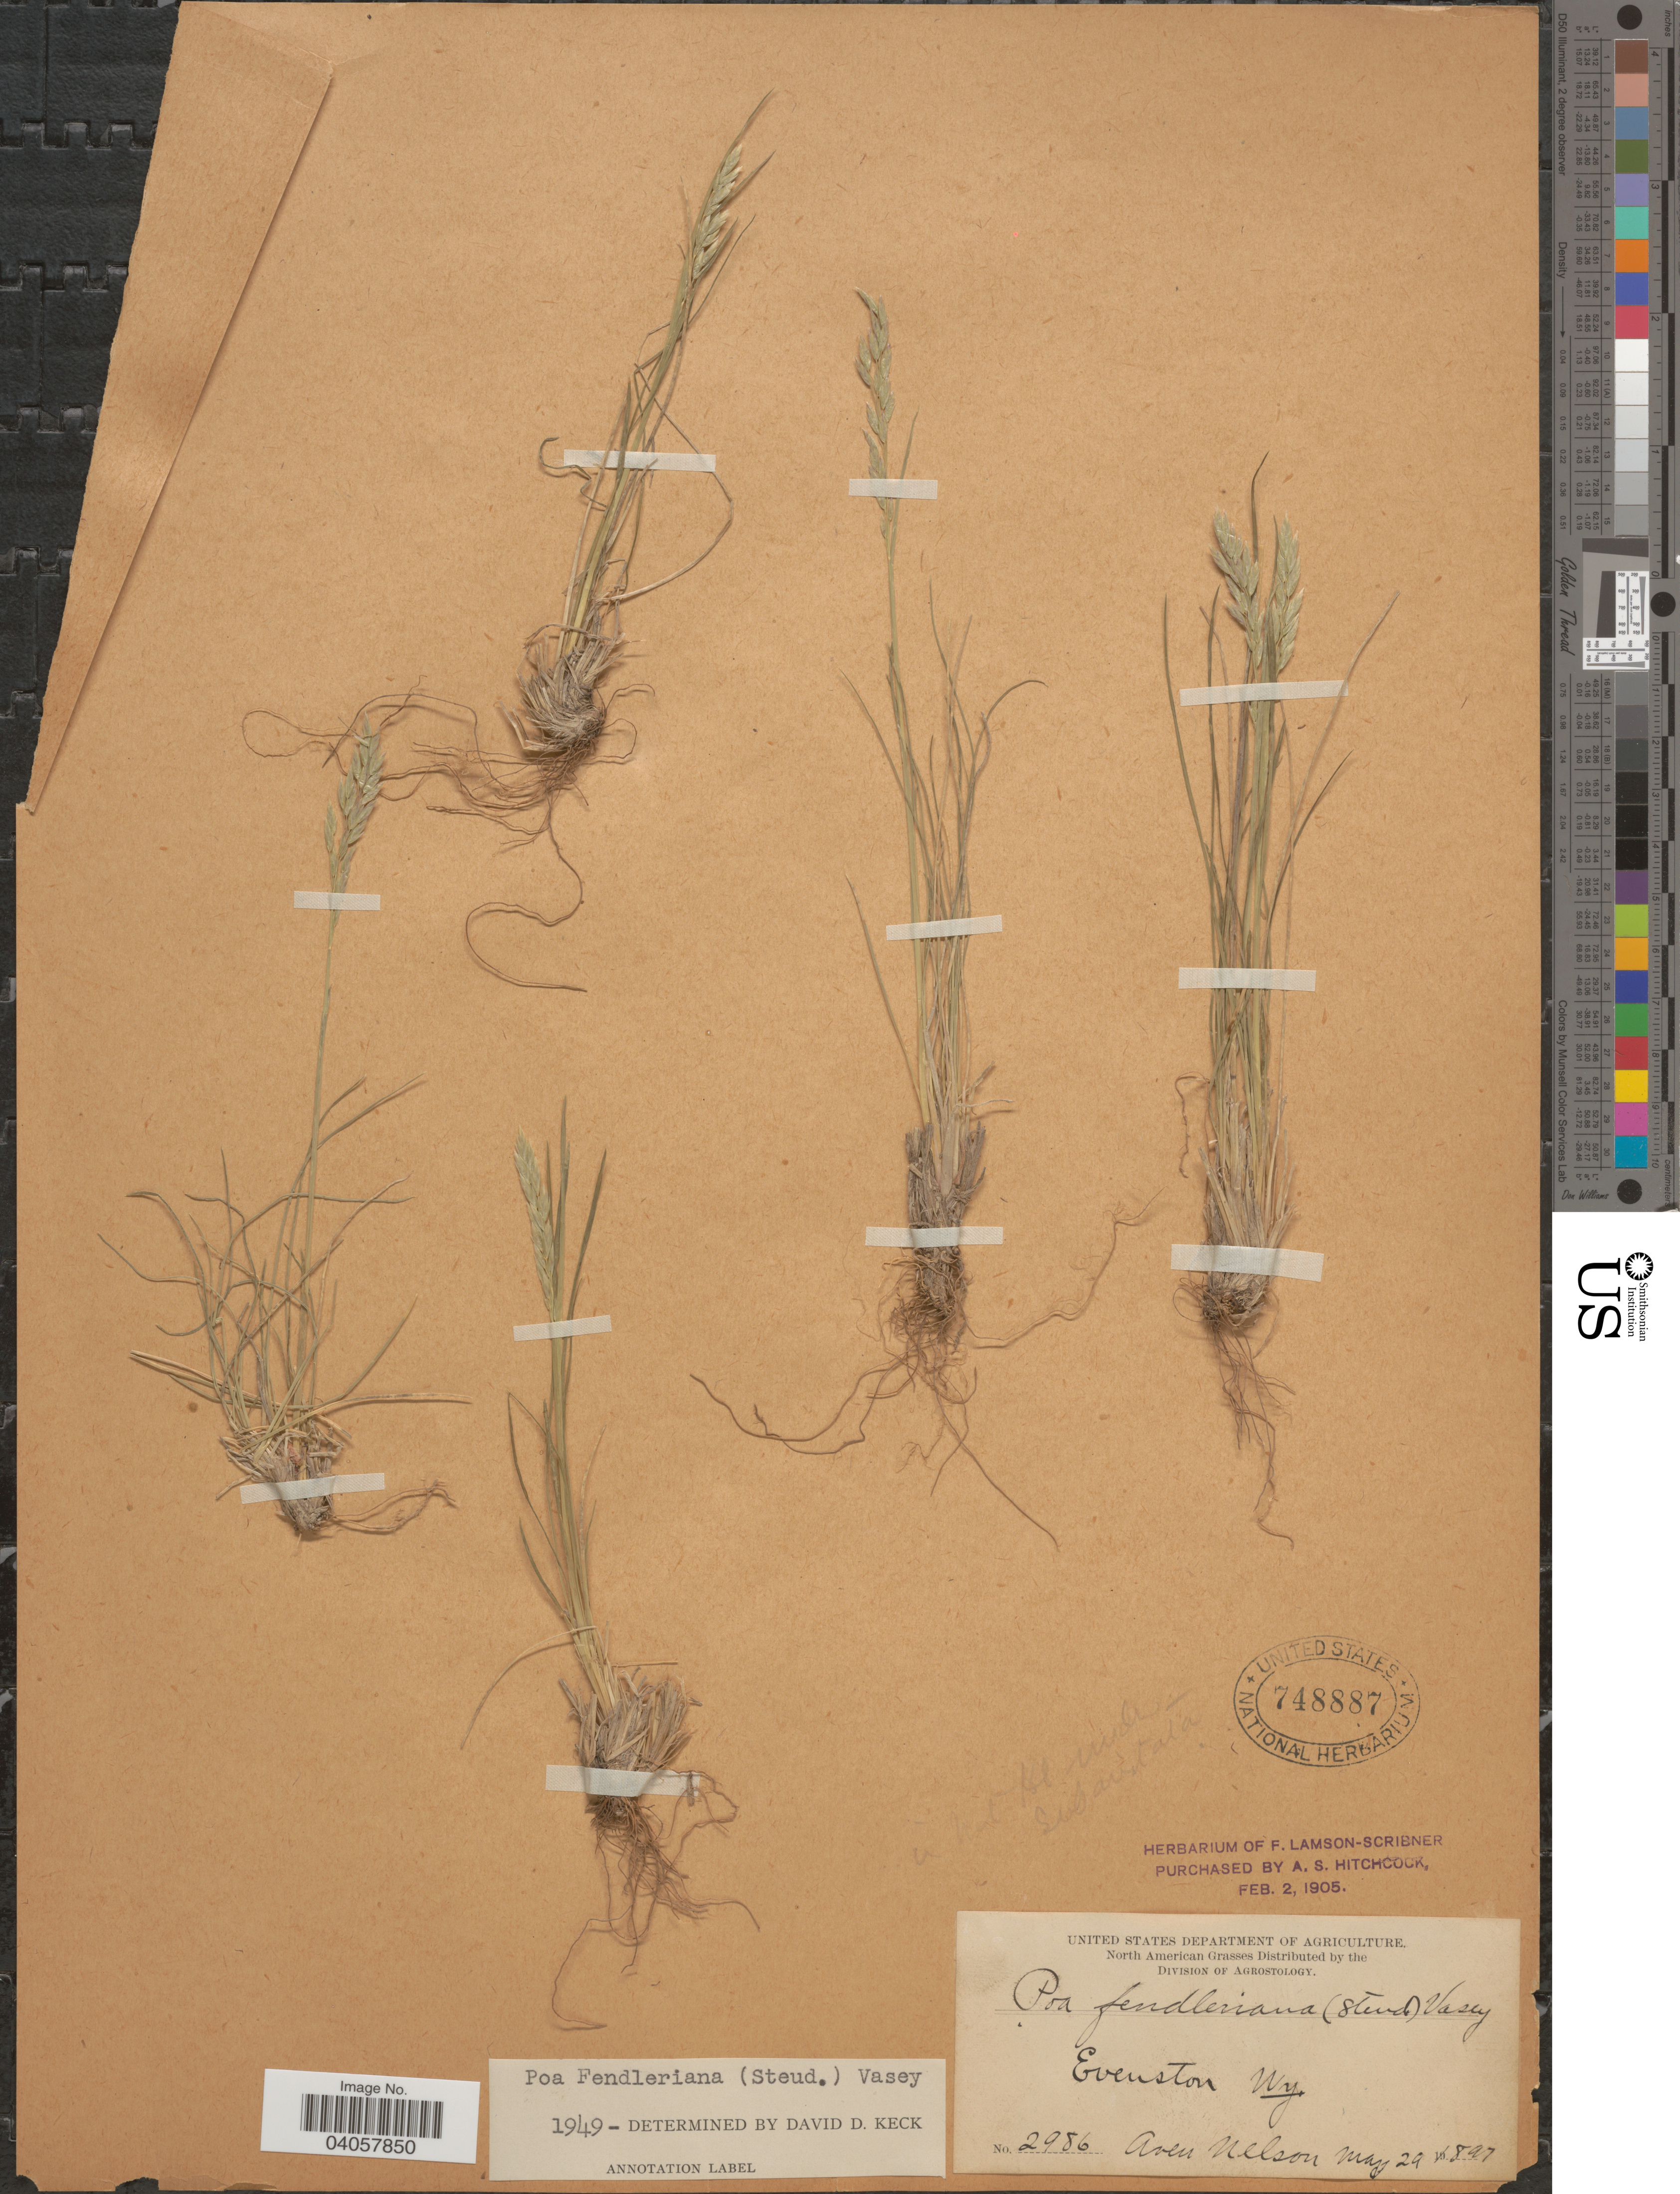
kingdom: Plantae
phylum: Tracheophyta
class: Liliopsida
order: Poales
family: Poaceae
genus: Poa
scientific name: Poa fendleriana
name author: (Steud.) Vasey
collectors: A. Nelson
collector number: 2986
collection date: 1897-05-29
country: United States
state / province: Wyoming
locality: Evenston.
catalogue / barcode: US 748887